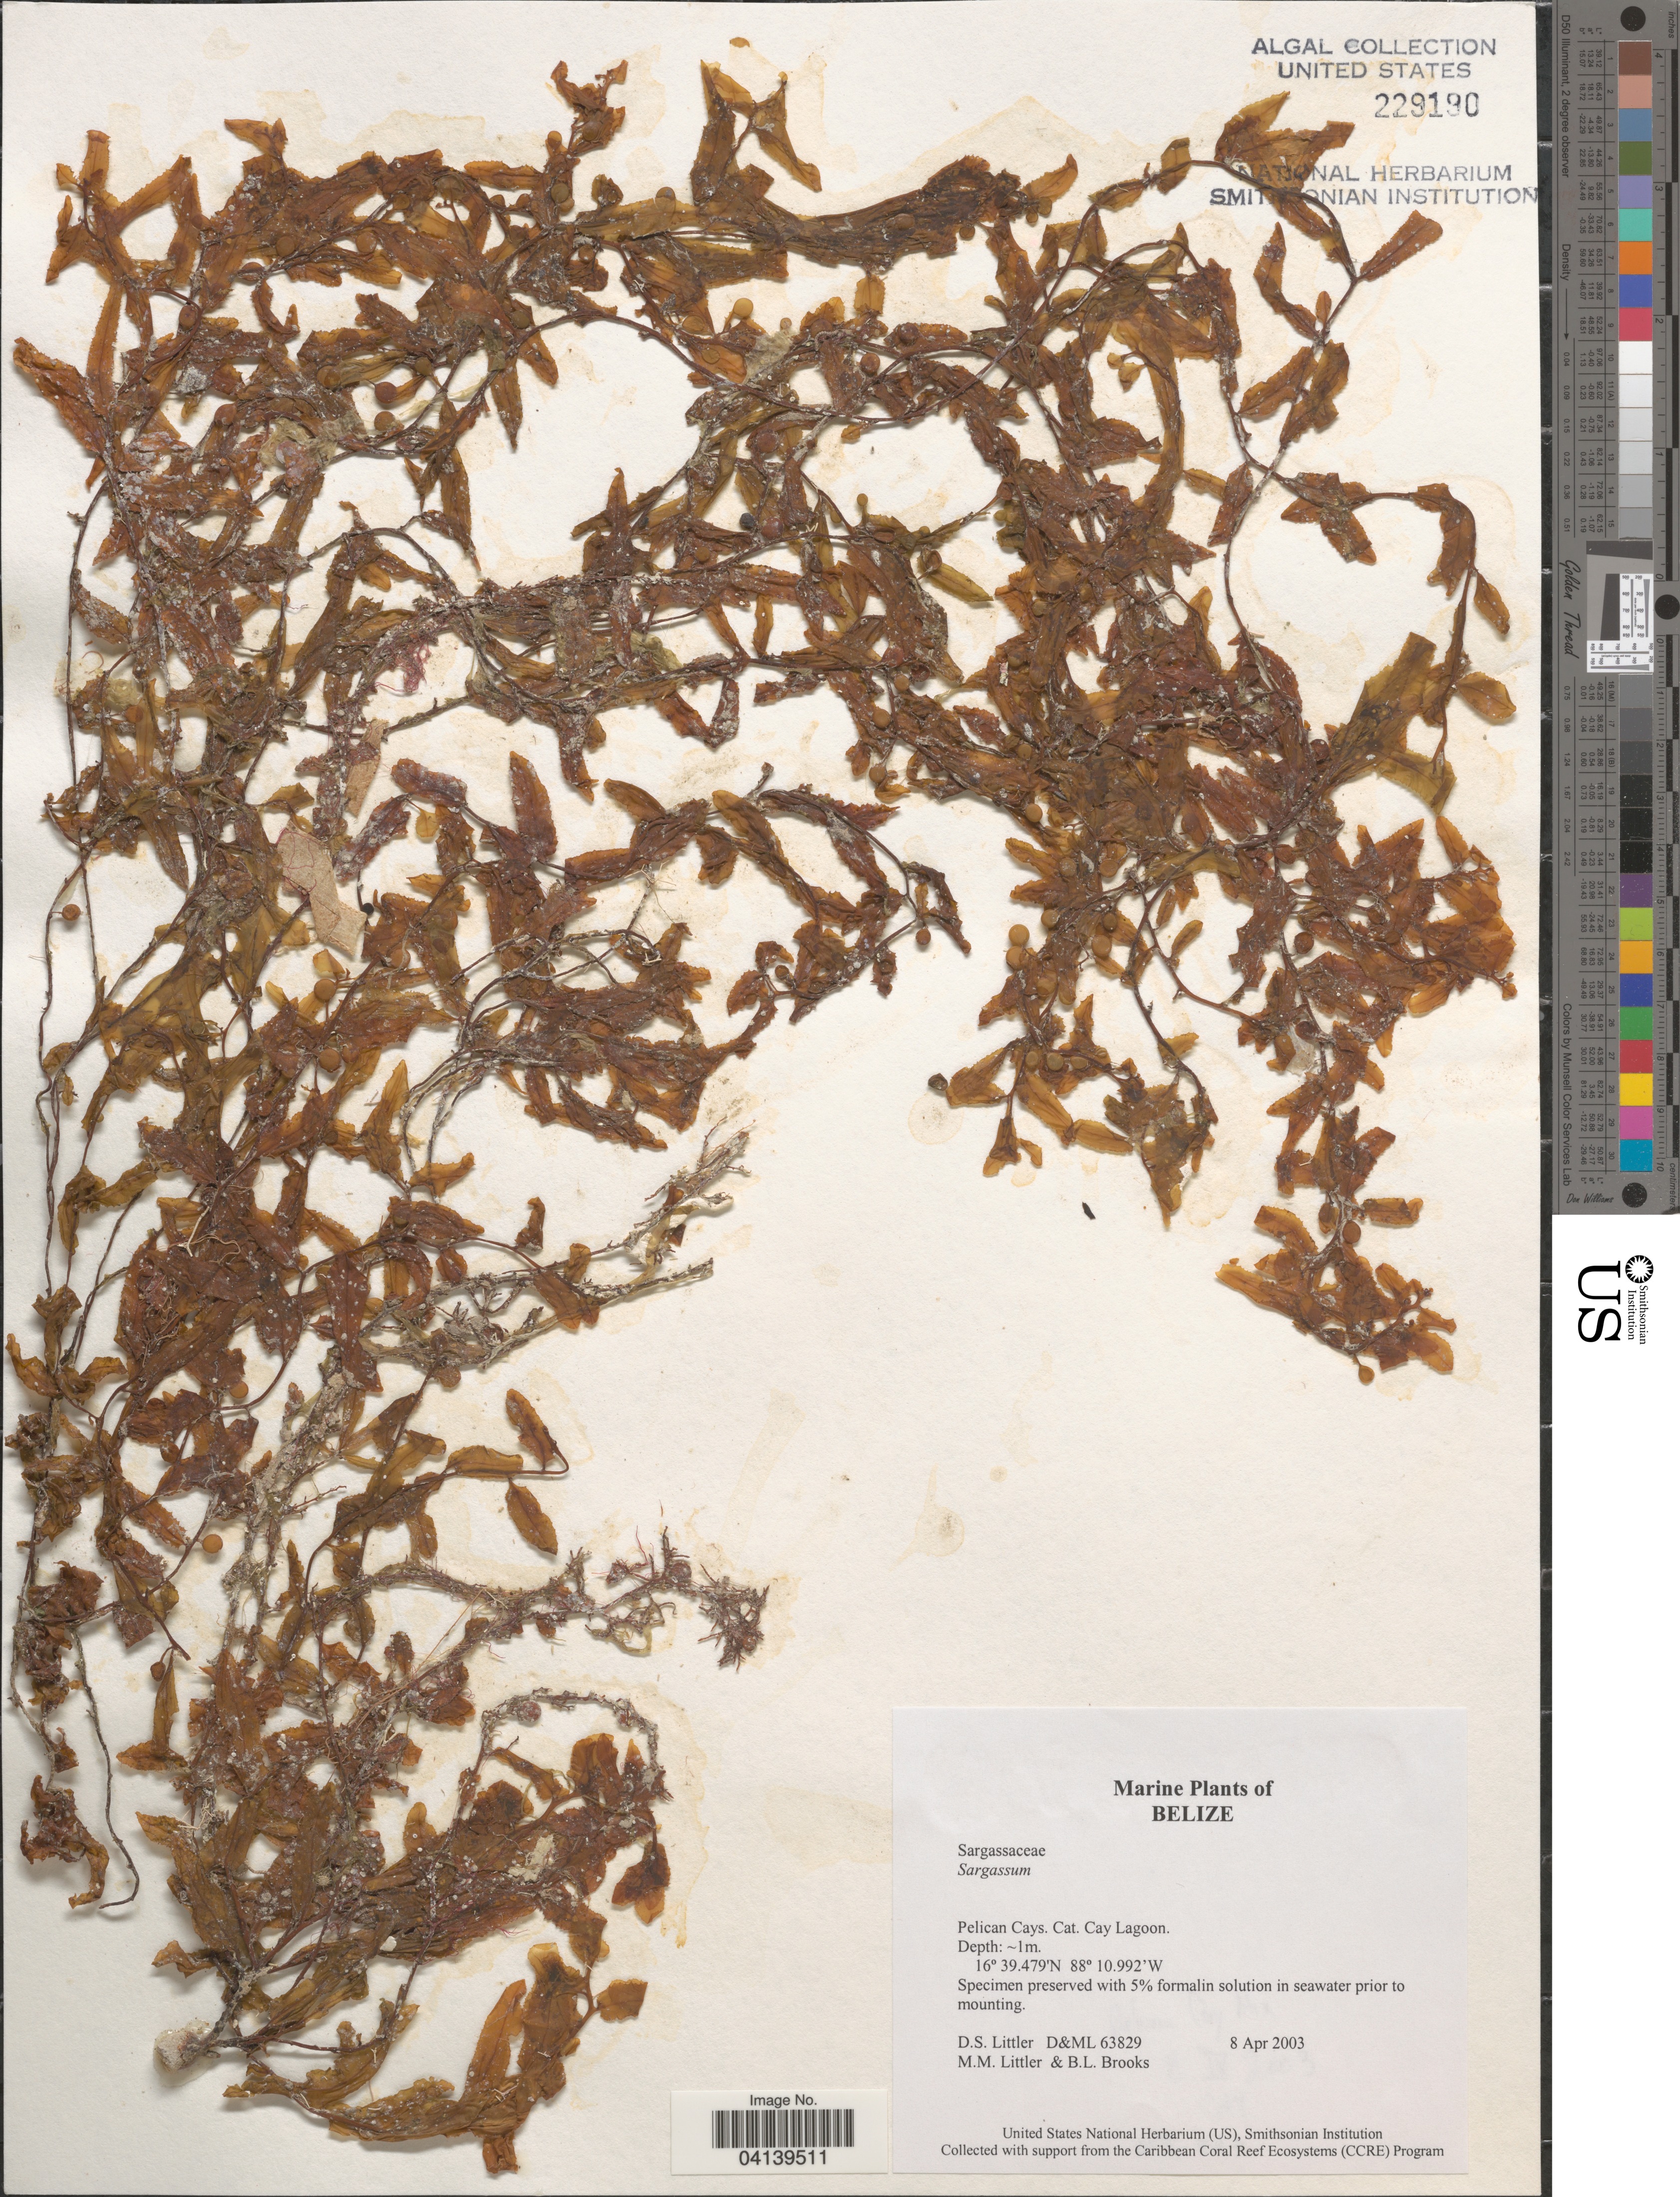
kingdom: Chromista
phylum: Ochrophyta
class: Phaeophyceae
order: Fucales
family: Sargassaceae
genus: Sargassum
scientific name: Sargassum sp.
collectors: D. S. Littler & B. Brooks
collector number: D&ML63829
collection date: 2003-04-08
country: Belize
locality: Pelican Cays. Cat. Cay Lagoon.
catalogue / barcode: US 229190